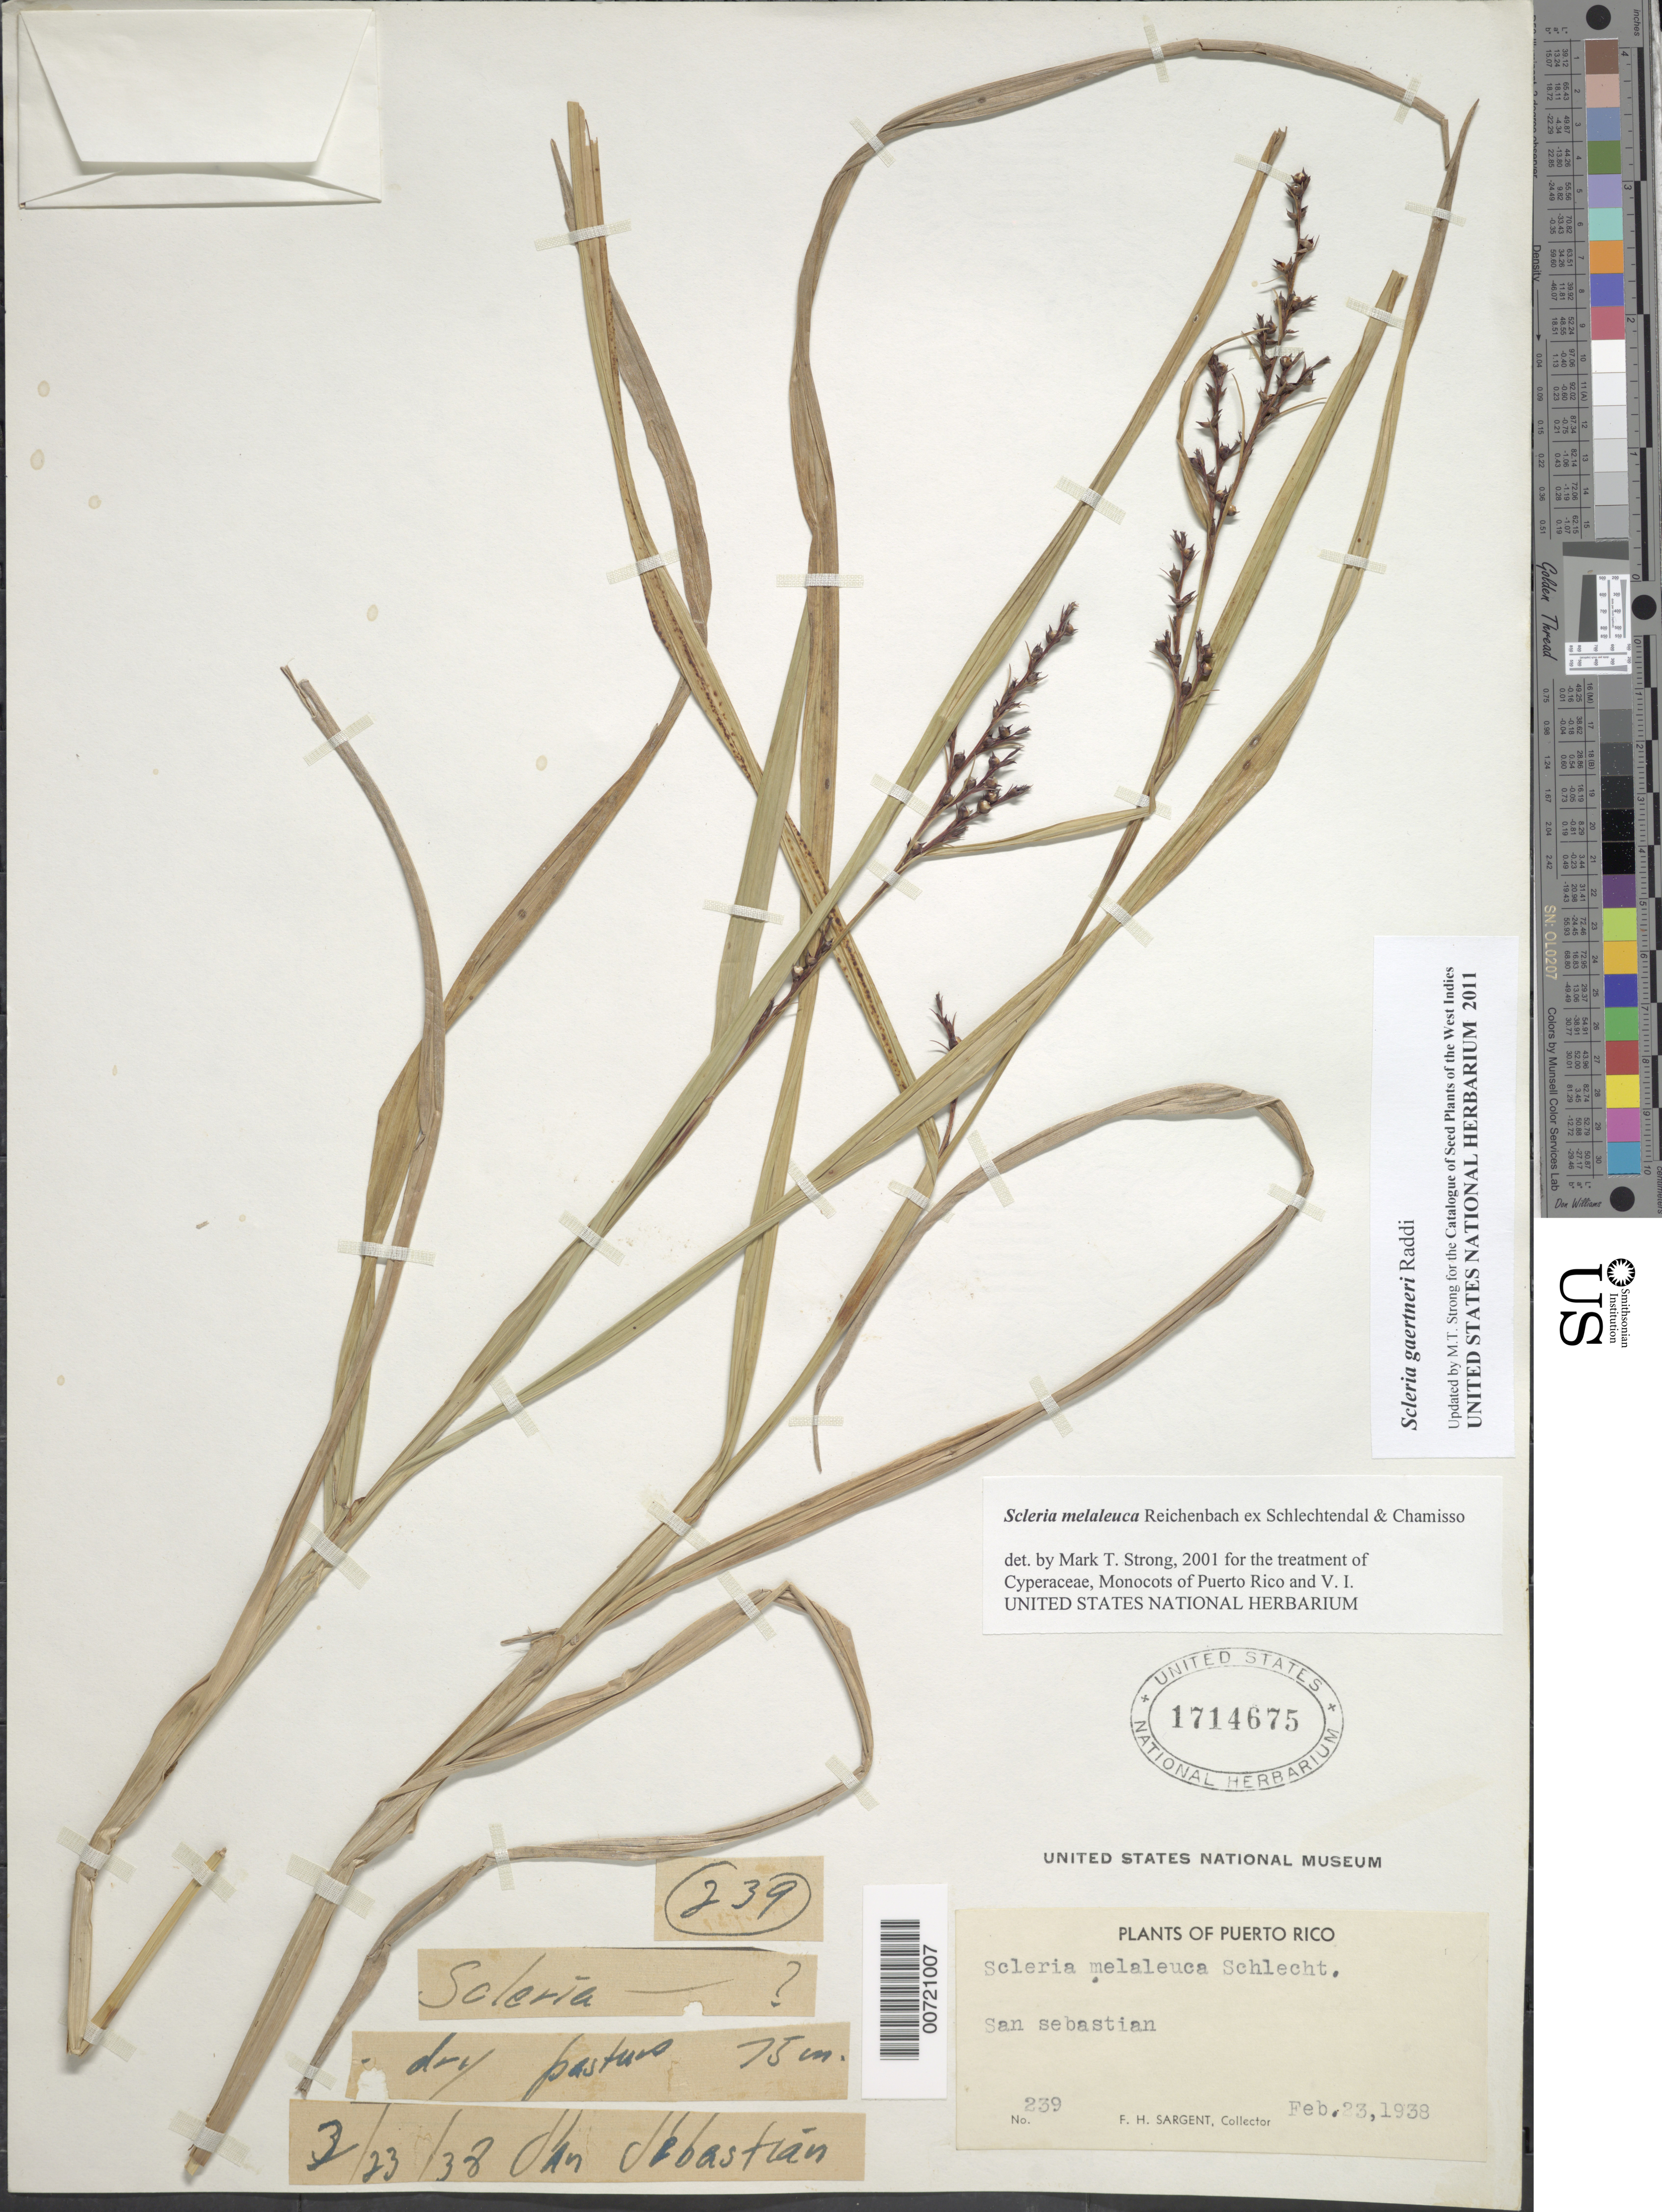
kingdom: Plantae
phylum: Tracheophyta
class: Liliopsida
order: Poales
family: Cyperaceae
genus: Scleria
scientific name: Scleria gaertneri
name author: Raddi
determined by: Strong, M. T., (US), Smithsonian Institution - National Museum of Natural History (UNITED STATES)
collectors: F. H. Sargent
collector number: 239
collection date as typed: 23 Feb 1938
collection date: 1938-02-23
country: Puerto Rico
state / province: San Sebastián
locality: San Sebastian.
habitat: Dry pasture.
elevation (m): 75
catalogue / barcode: US 1714675